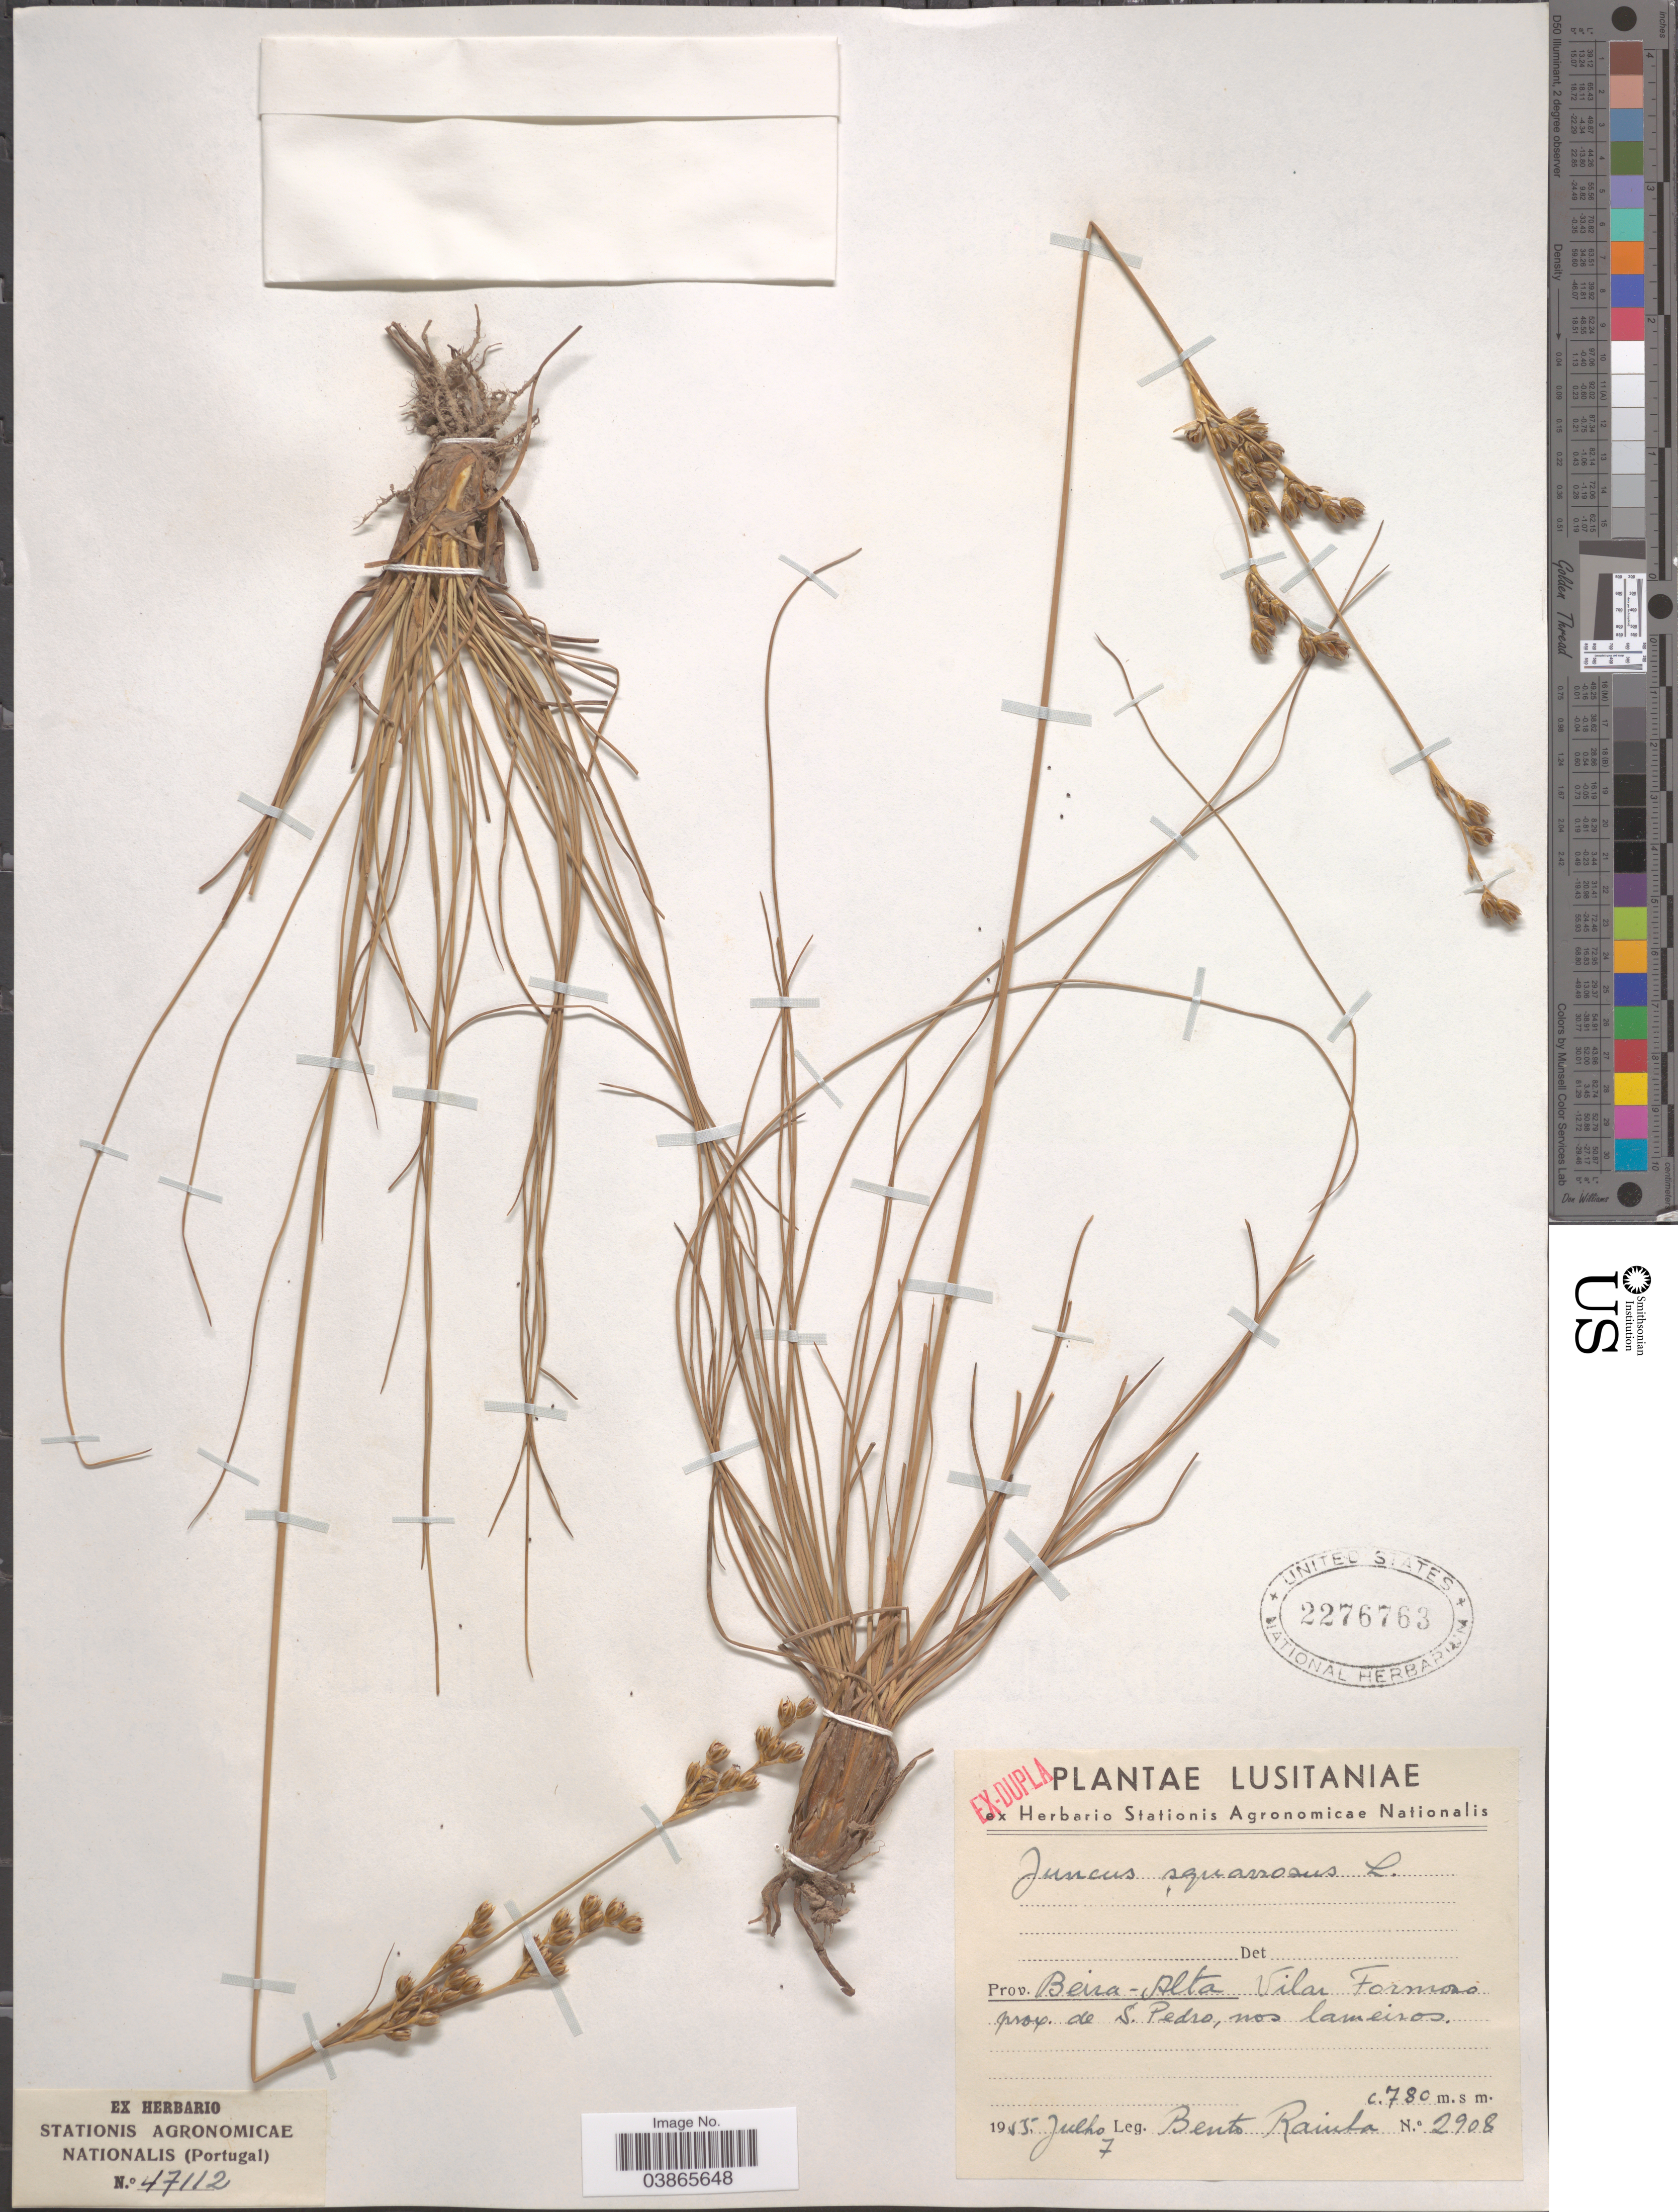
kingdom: Plantae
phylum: Tracheophyta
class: Liliopsida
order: Poales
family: Juncaceae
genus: Juncus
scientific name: Juncus squarrosus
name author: L.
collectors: B. Rainha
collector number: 2908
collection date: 1955-07-07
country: Portugal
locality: Lusitaniae. Prov. Beira-Alta. Vilar Formoso prox. de S. pedro, nos lameiros.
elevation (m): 780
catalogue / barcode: US 2276763